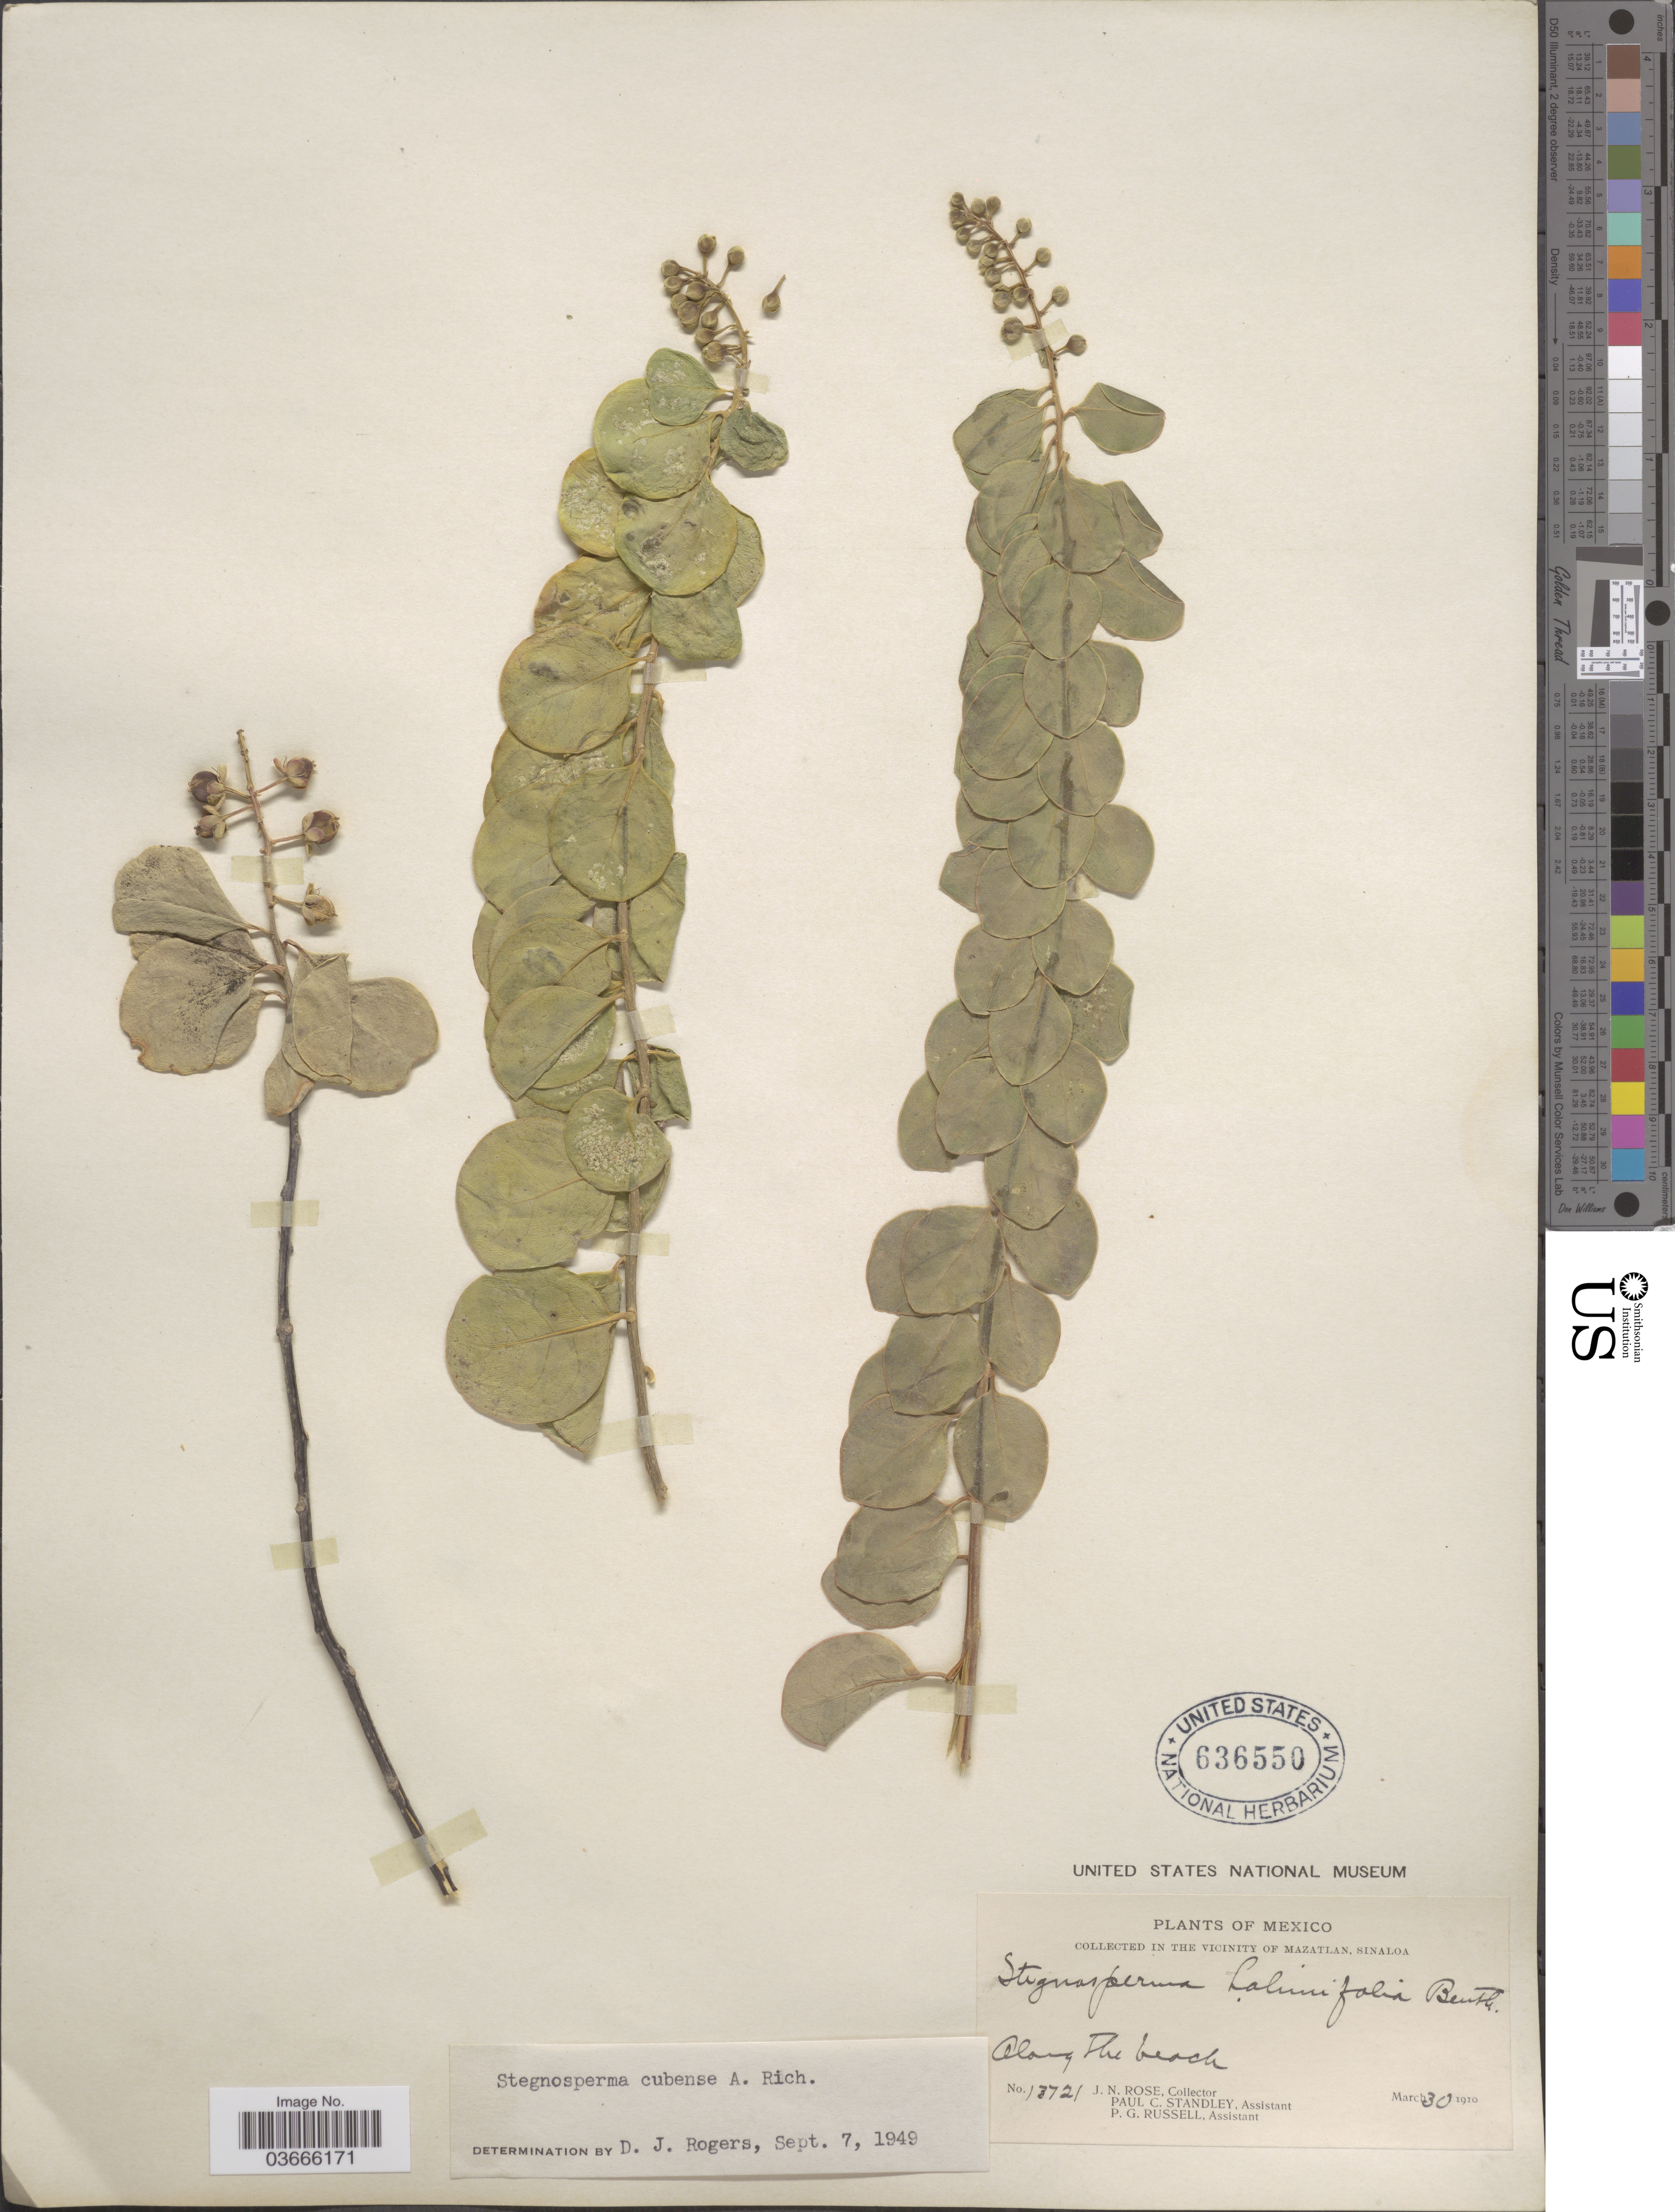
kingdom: Plantae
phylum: Tracheophyta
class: Magnoliopsida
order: Caryophyllales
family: Stegnospermataceae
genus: Stegnosperma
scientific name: Stegnosperma cubense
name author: A. Rich.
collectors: J. N. Rose, P. C. Standley & P. G. Russell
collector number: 13721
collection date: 1910-03-30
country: Mexico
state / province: Sinaloa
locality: In the vicinity of Mazatlan. Along the beach.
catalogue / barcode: US 636550